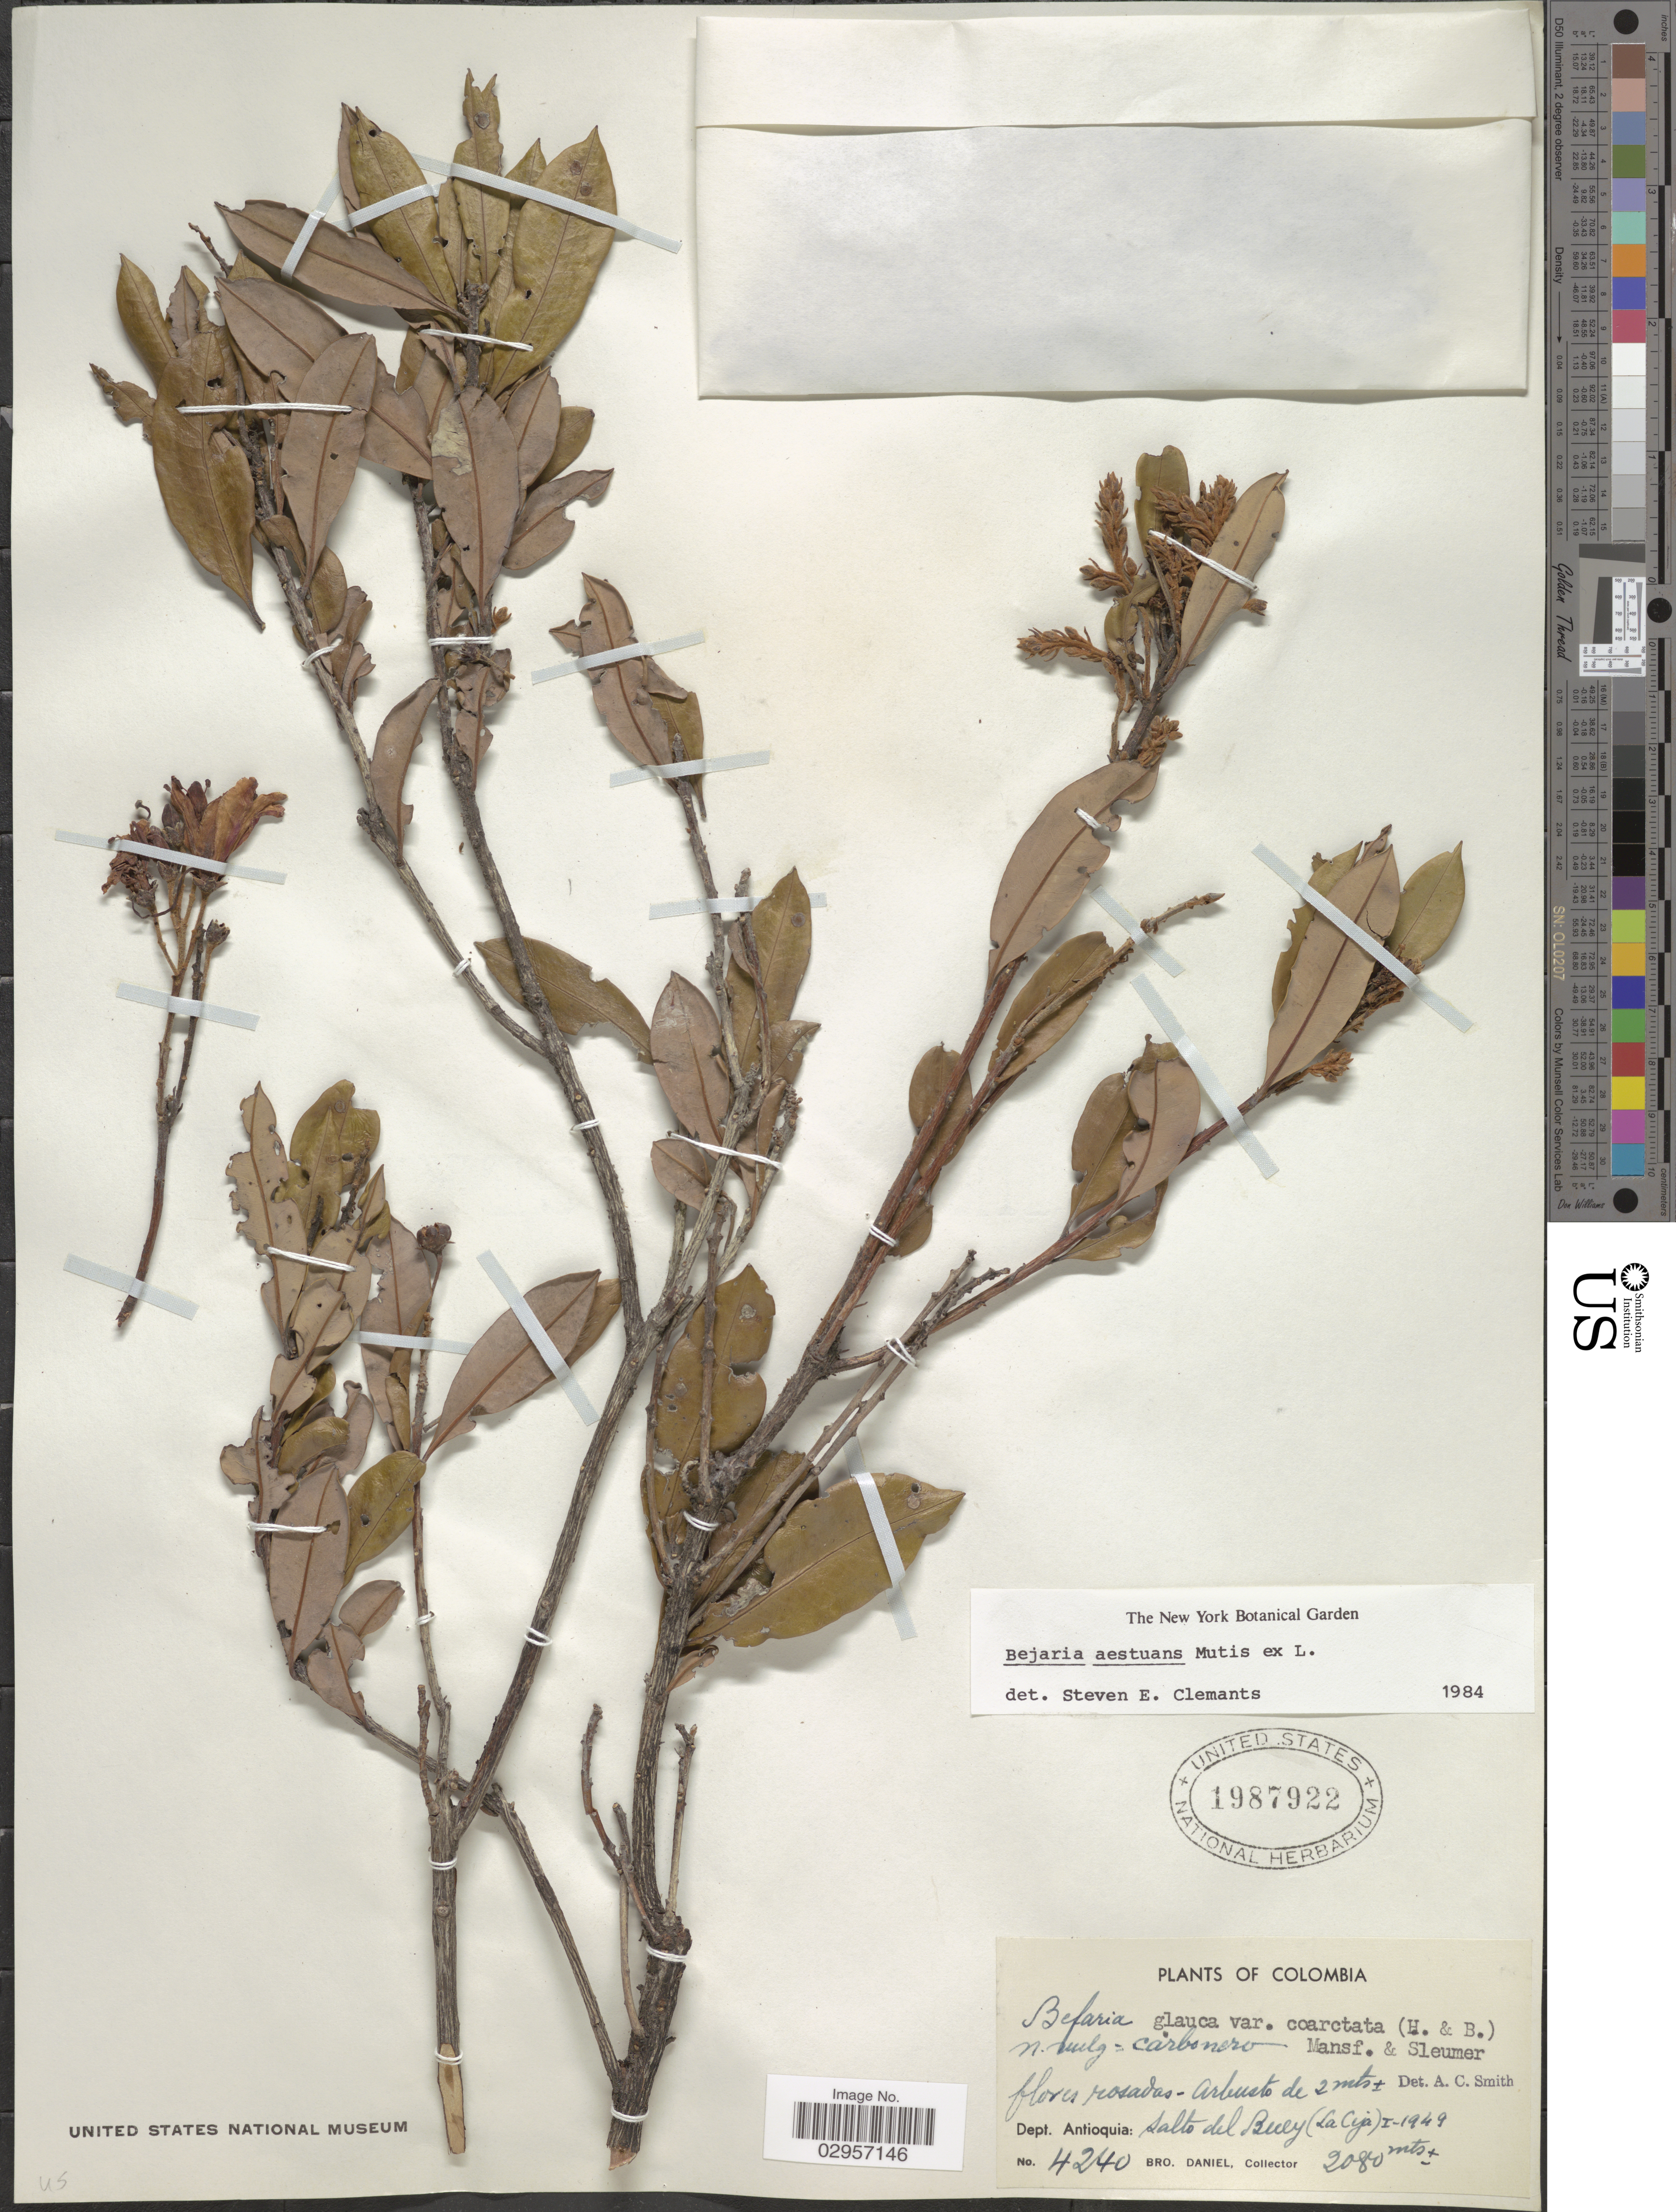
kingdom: Plantae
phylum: Tracheophyta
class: Magnoliopsida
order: Ericales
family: Ericaceae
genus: Befaria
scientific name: Befaria aestuans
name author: Mutis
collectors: Bro. Daniel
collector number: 4240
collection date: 1949-01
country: Colombia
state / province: Antioquia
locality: Dept. Antioquia: Salto del Buey (La Ceja).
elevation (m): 2080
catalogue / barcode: US 1987922